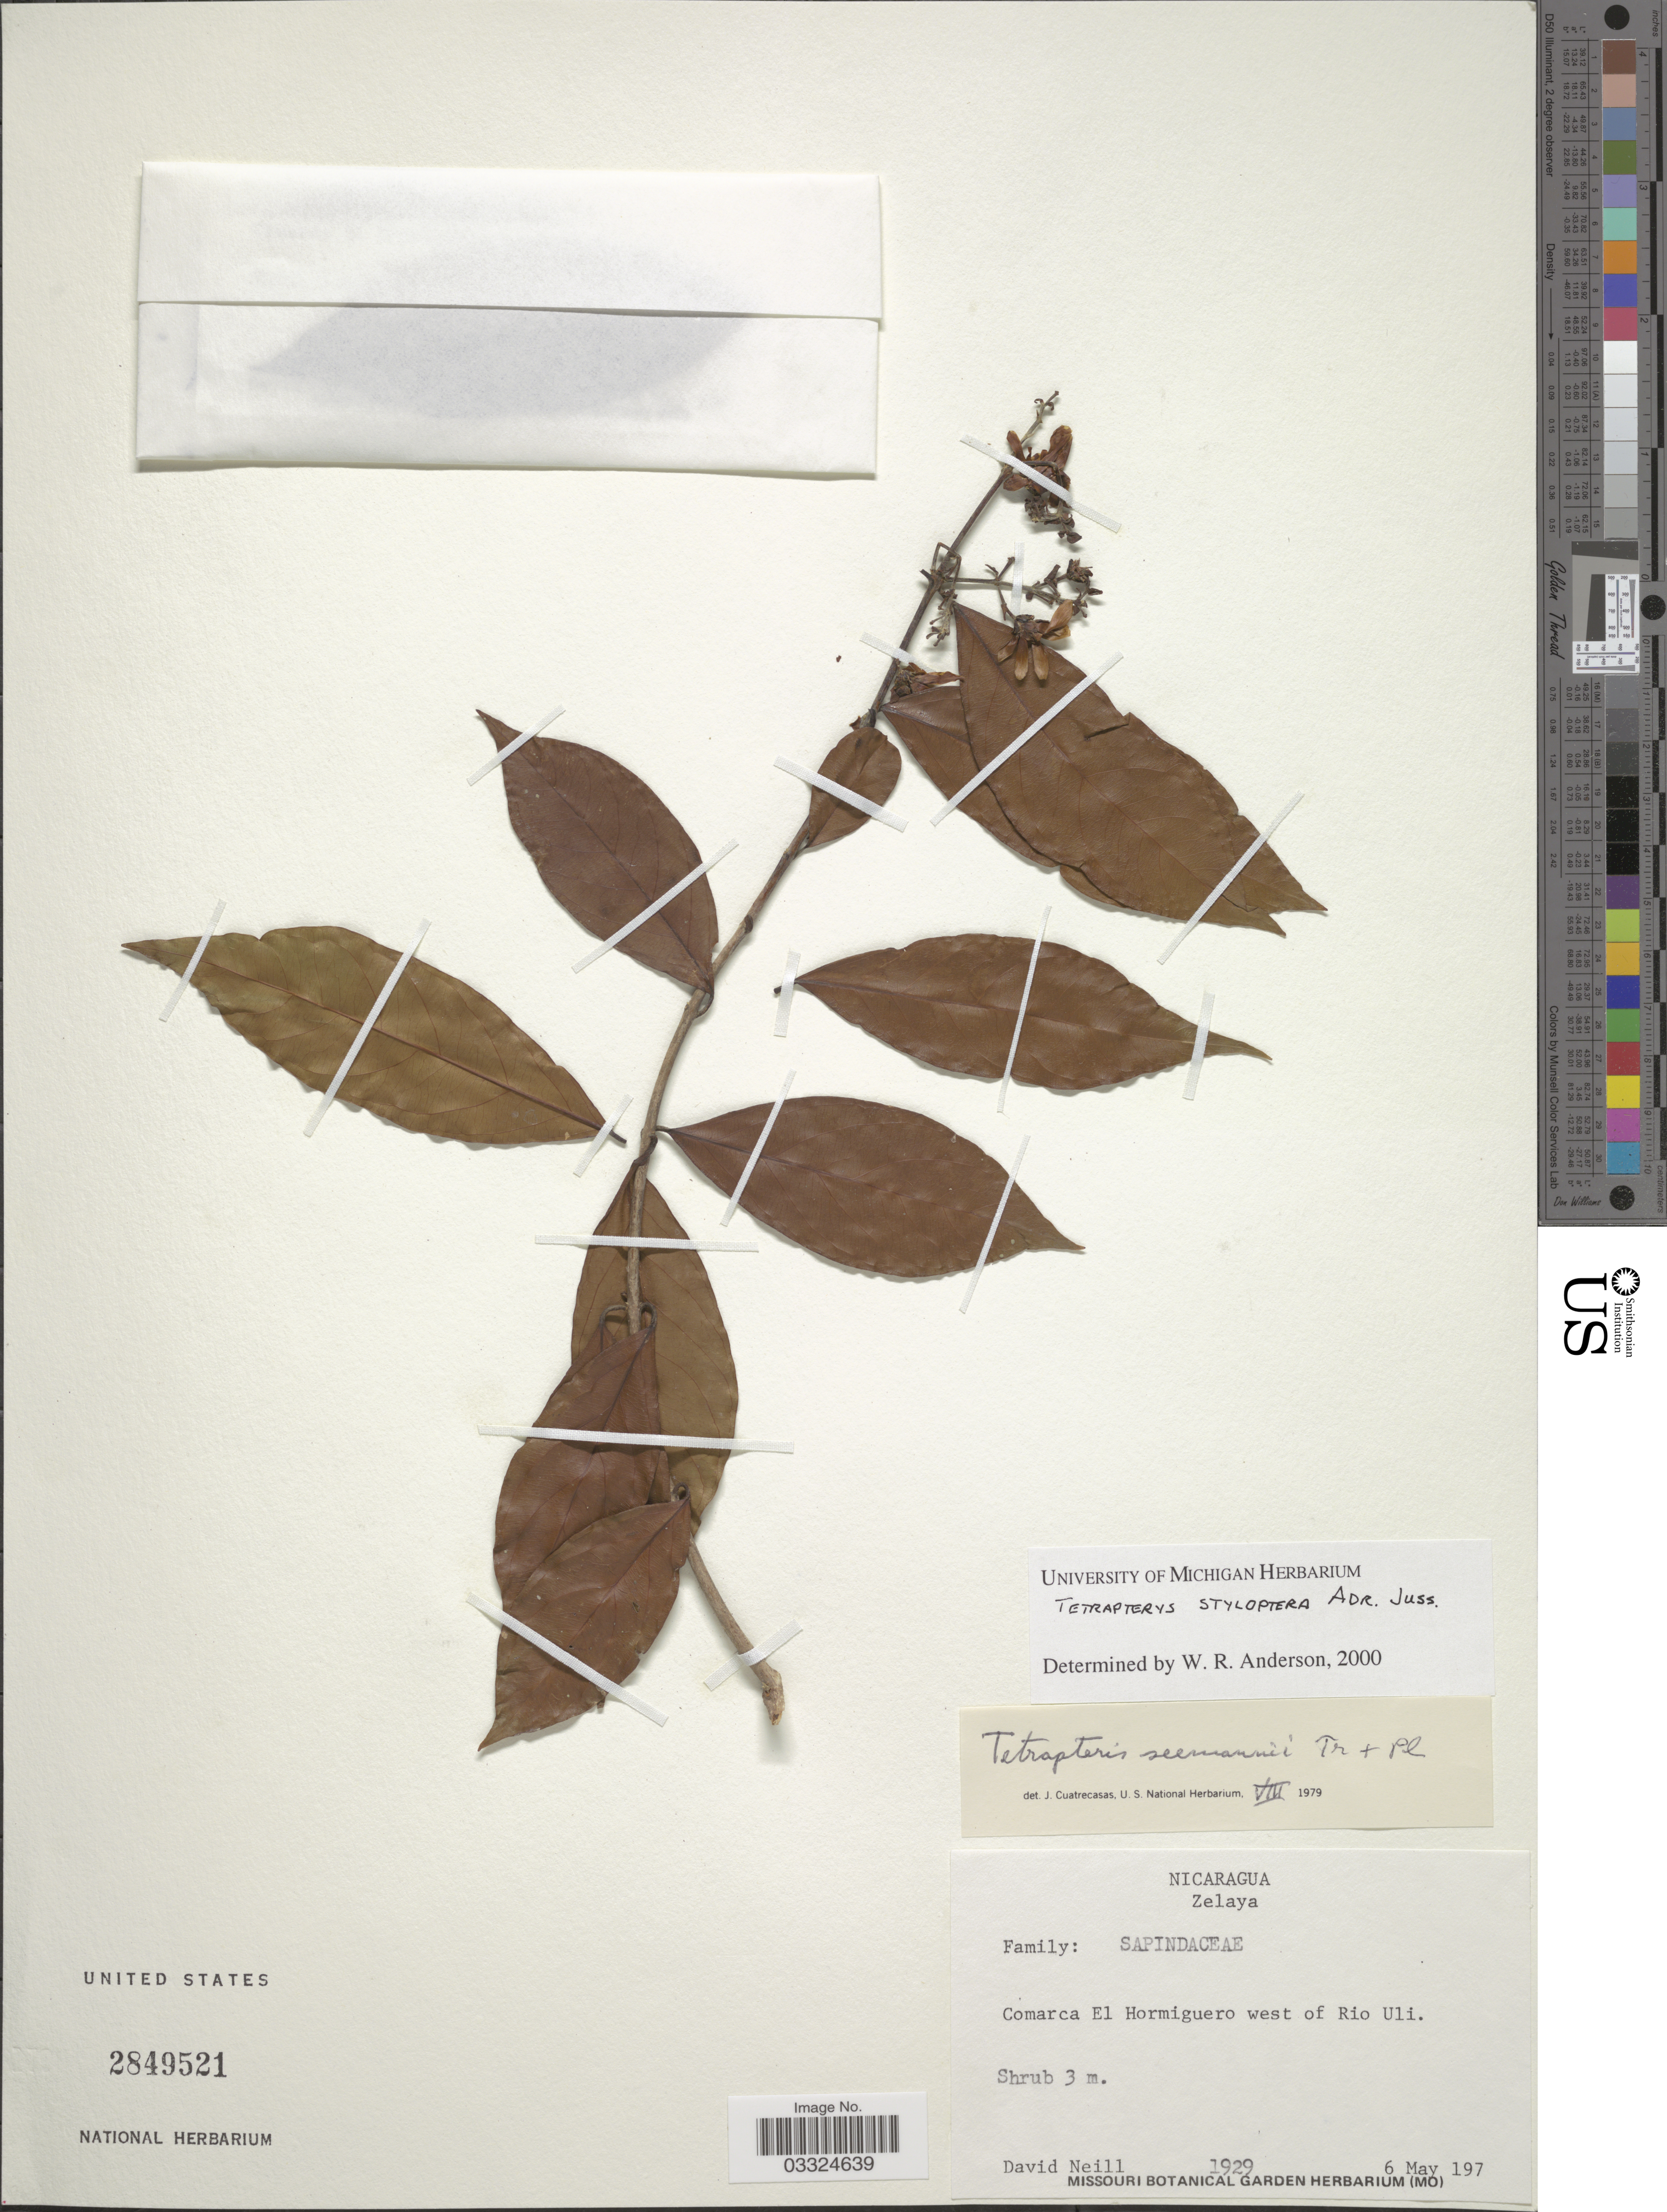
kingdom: Plantae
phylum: Tracheophyta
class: Magnoliopsida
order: Malpighiales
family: Malpighiaceae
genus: Glicophyllum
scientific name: Glicophyllum stylopterum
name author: (A. Juss.) R.F. Almeida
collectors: D. Neill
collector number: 1929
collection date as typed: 6 May 197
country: Nicaragua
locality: Zelaya. Comarca El Hormiguero west of Rio Uli.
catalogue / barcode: US 2849521